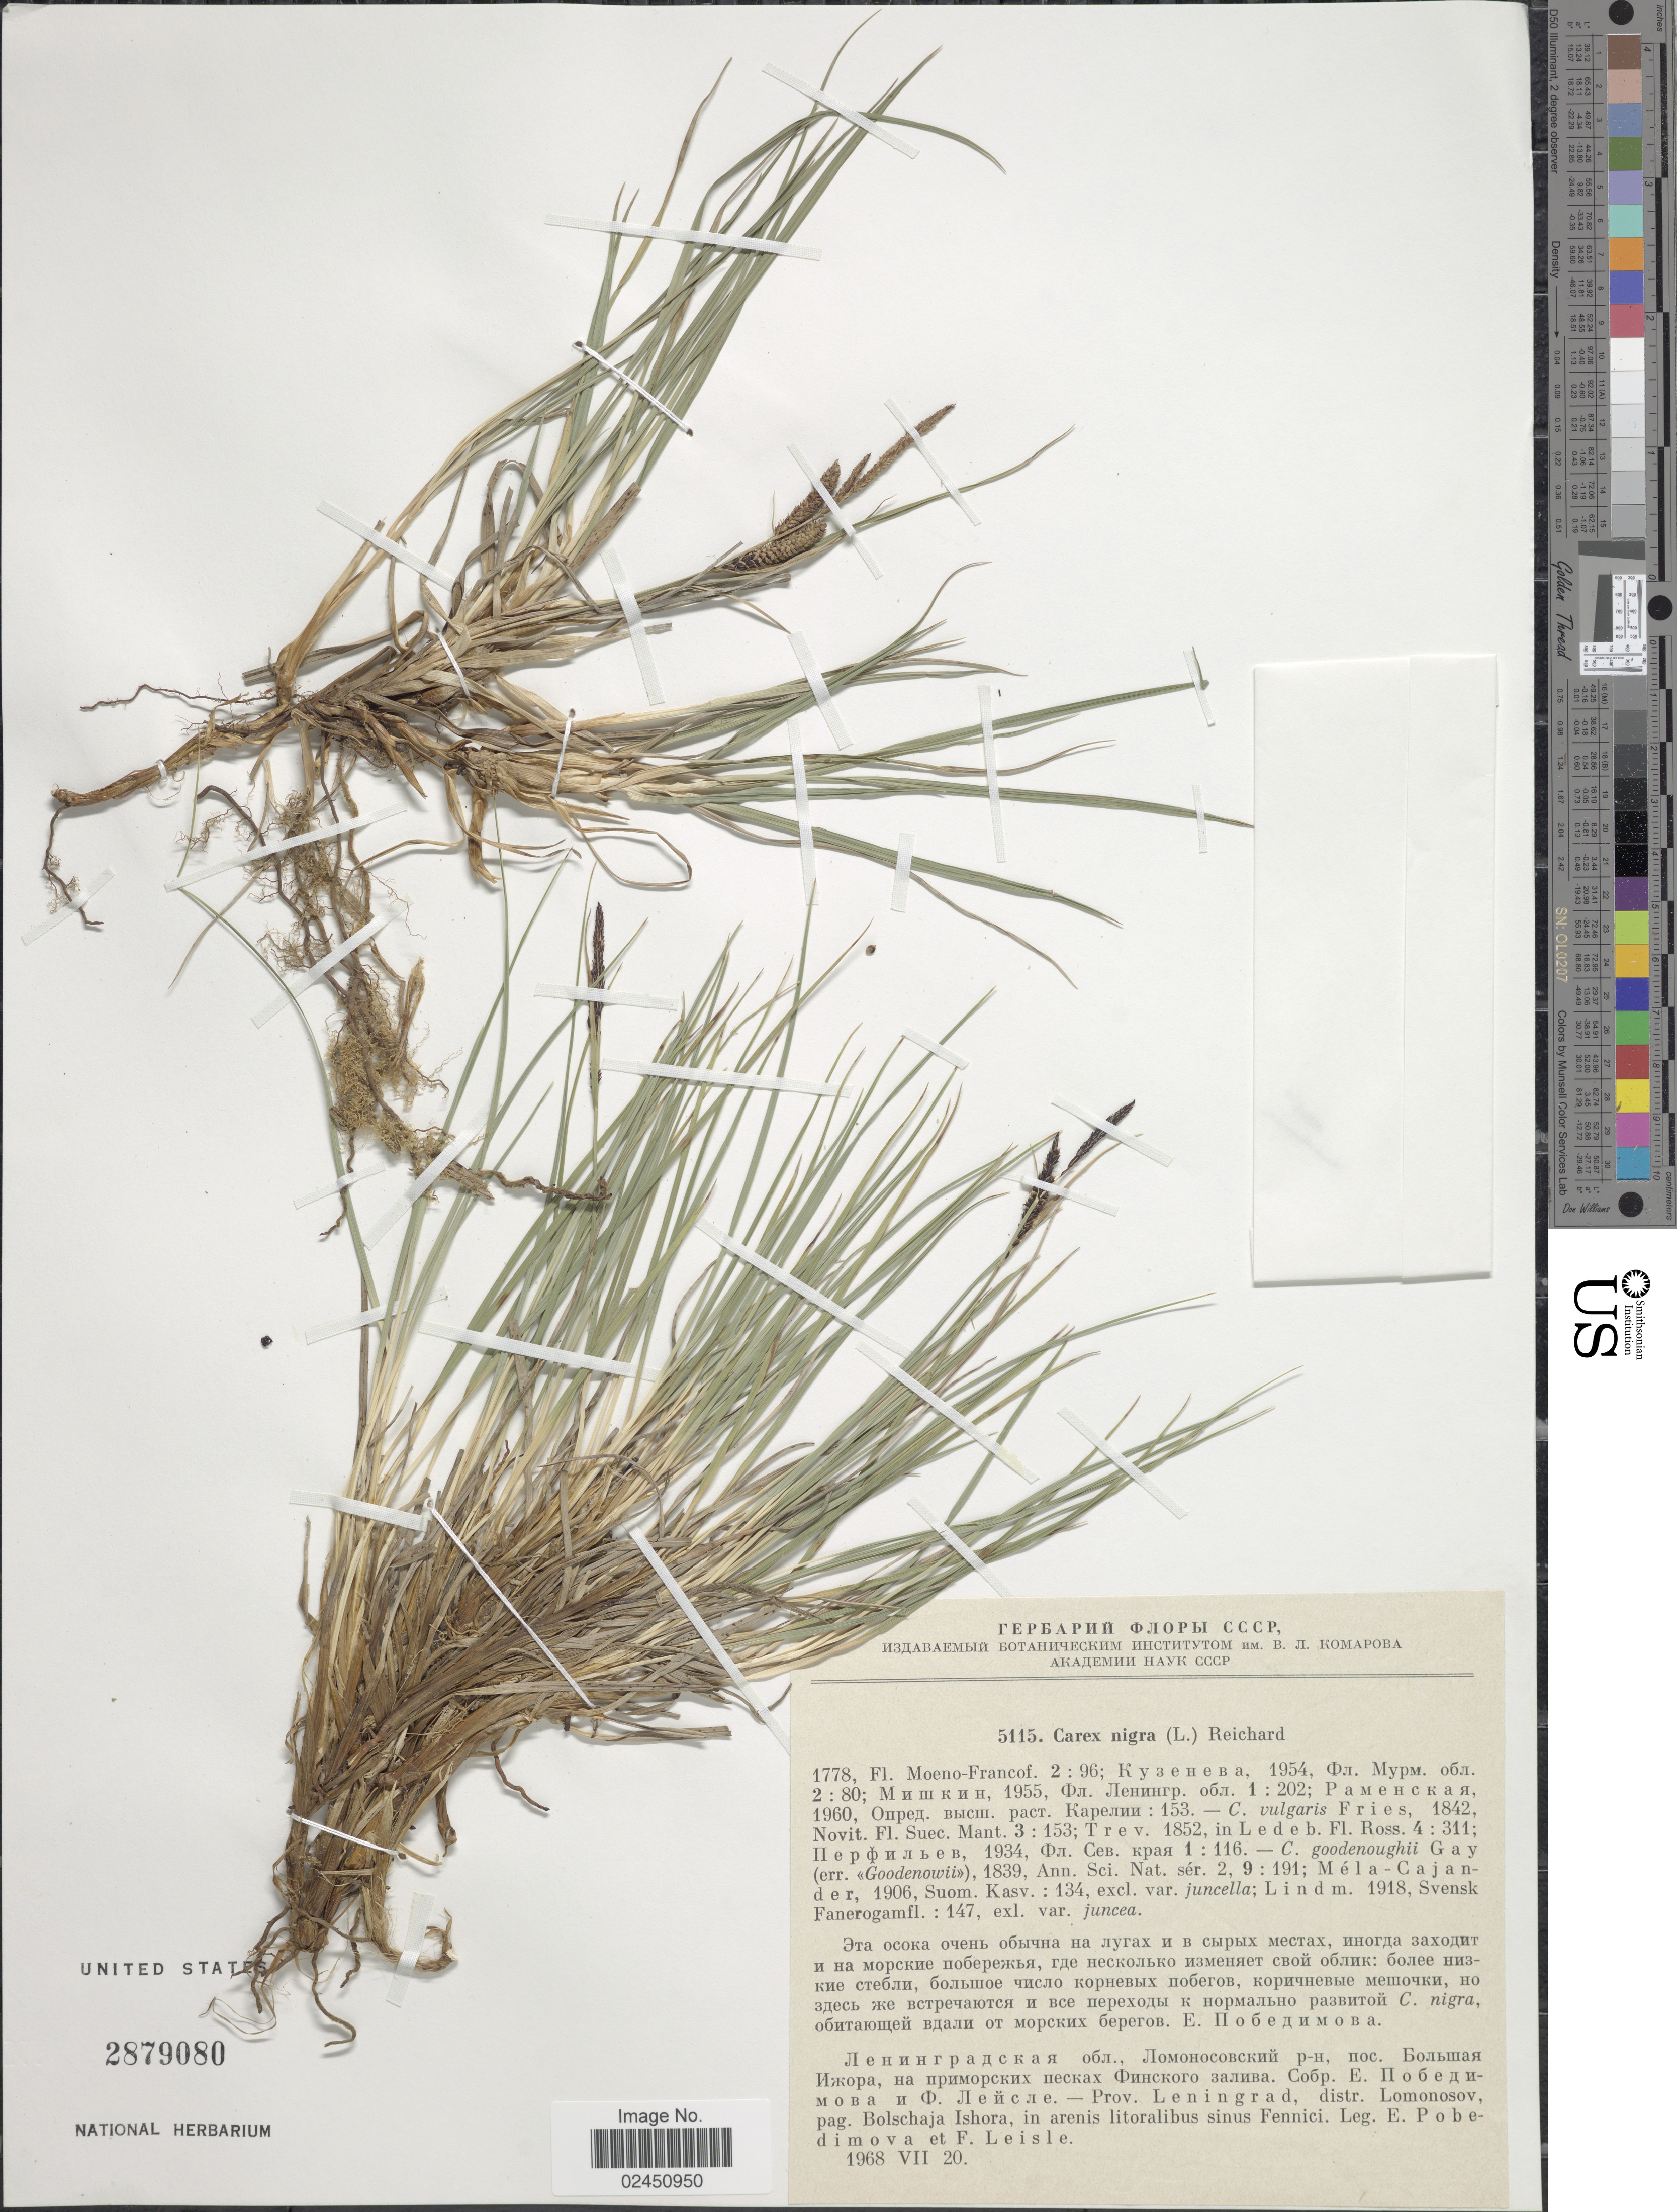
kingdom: Plantae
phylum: Tracheophyta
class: Liliopsida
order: Poales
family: Cyperaceae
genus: Carex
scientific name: Carex nigra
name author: (L.) Reichard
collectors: E. Pobedimova & F. Leisle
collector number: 5115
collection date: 1968-07-20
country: Russian Federation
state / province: St. Petersburg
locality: Prov. Leningrad, distr. Lomonosov, pag. Bolschaja Ishora, in arenis litoralibus sinus Fennici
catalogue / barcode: US 2879080